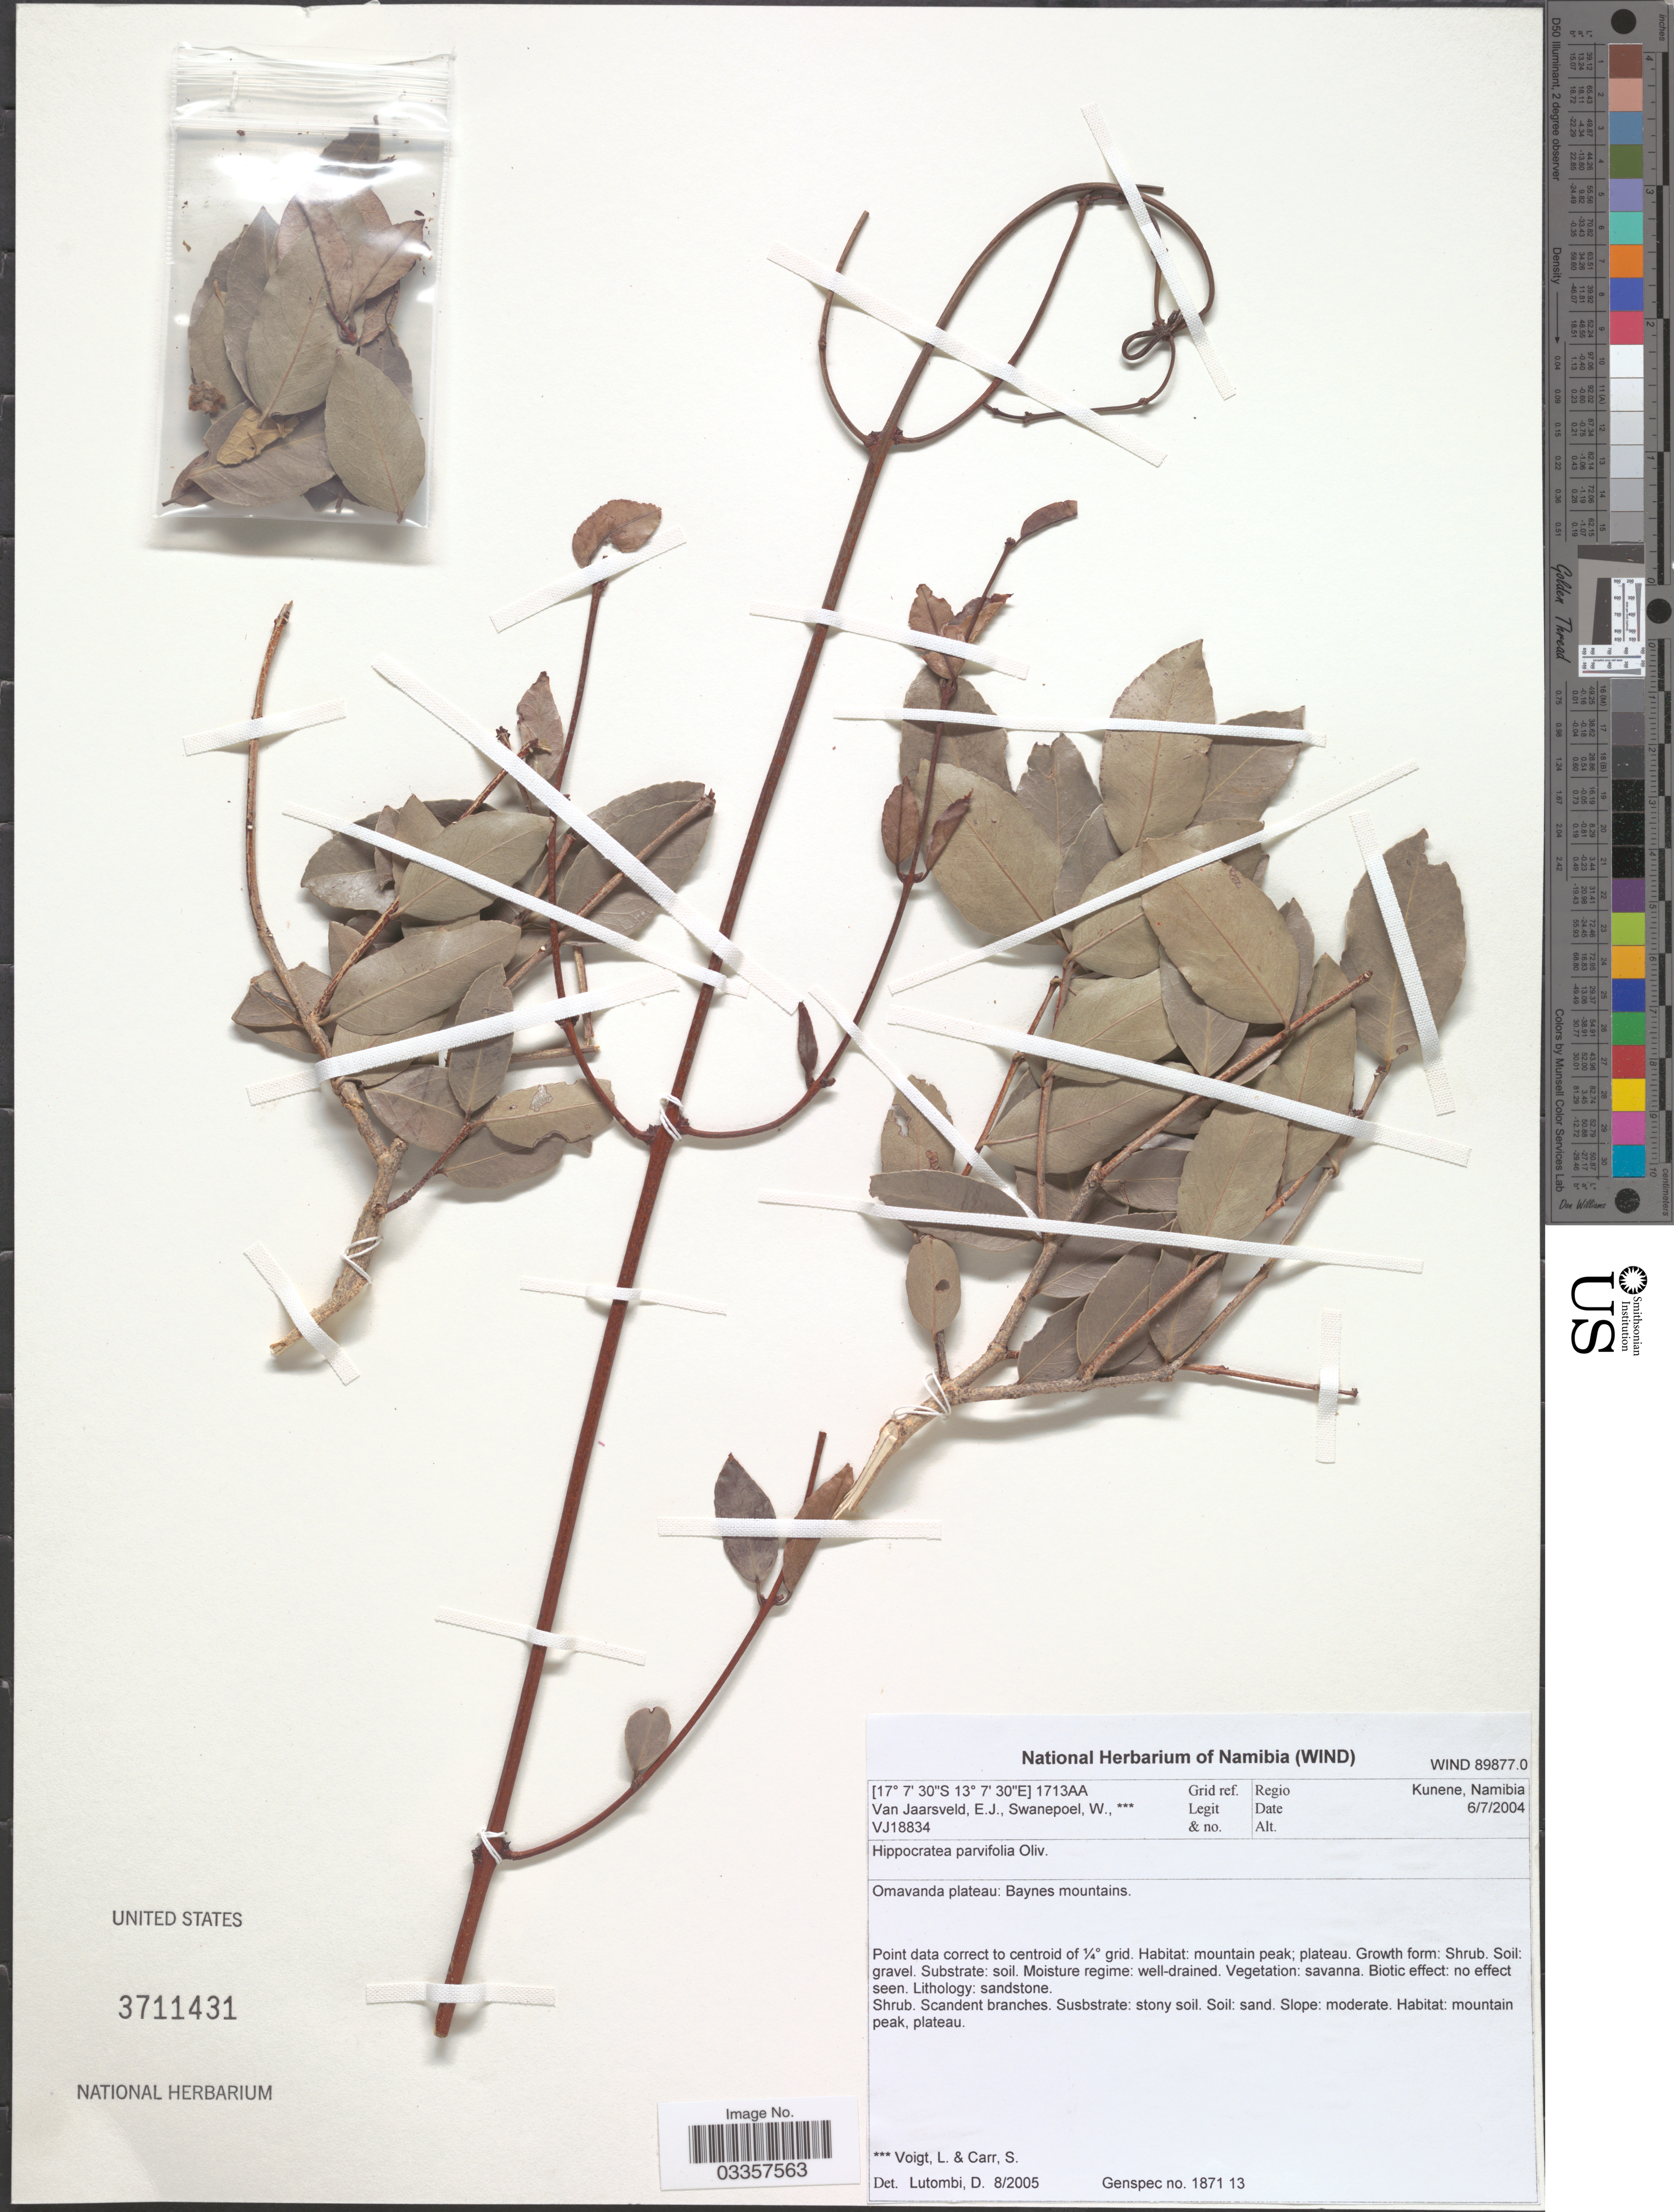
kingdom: Plantae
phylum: Tracheophyta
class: Magnoliopsida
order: Celastrales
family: Celastraceae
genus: Hippocratea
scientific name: Hippocratea parvifolia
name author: Oliv.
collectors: E. van Jaarsveld, W. Swanepoel, L. Voigt & S. Carr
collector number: VJ18834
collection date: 2004-07-06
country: Namibia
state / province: Kunene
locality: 1713AA Grid ref. Regio Kunene. Omavanda plateau: Baynes mountains.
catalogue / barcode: US 3711431